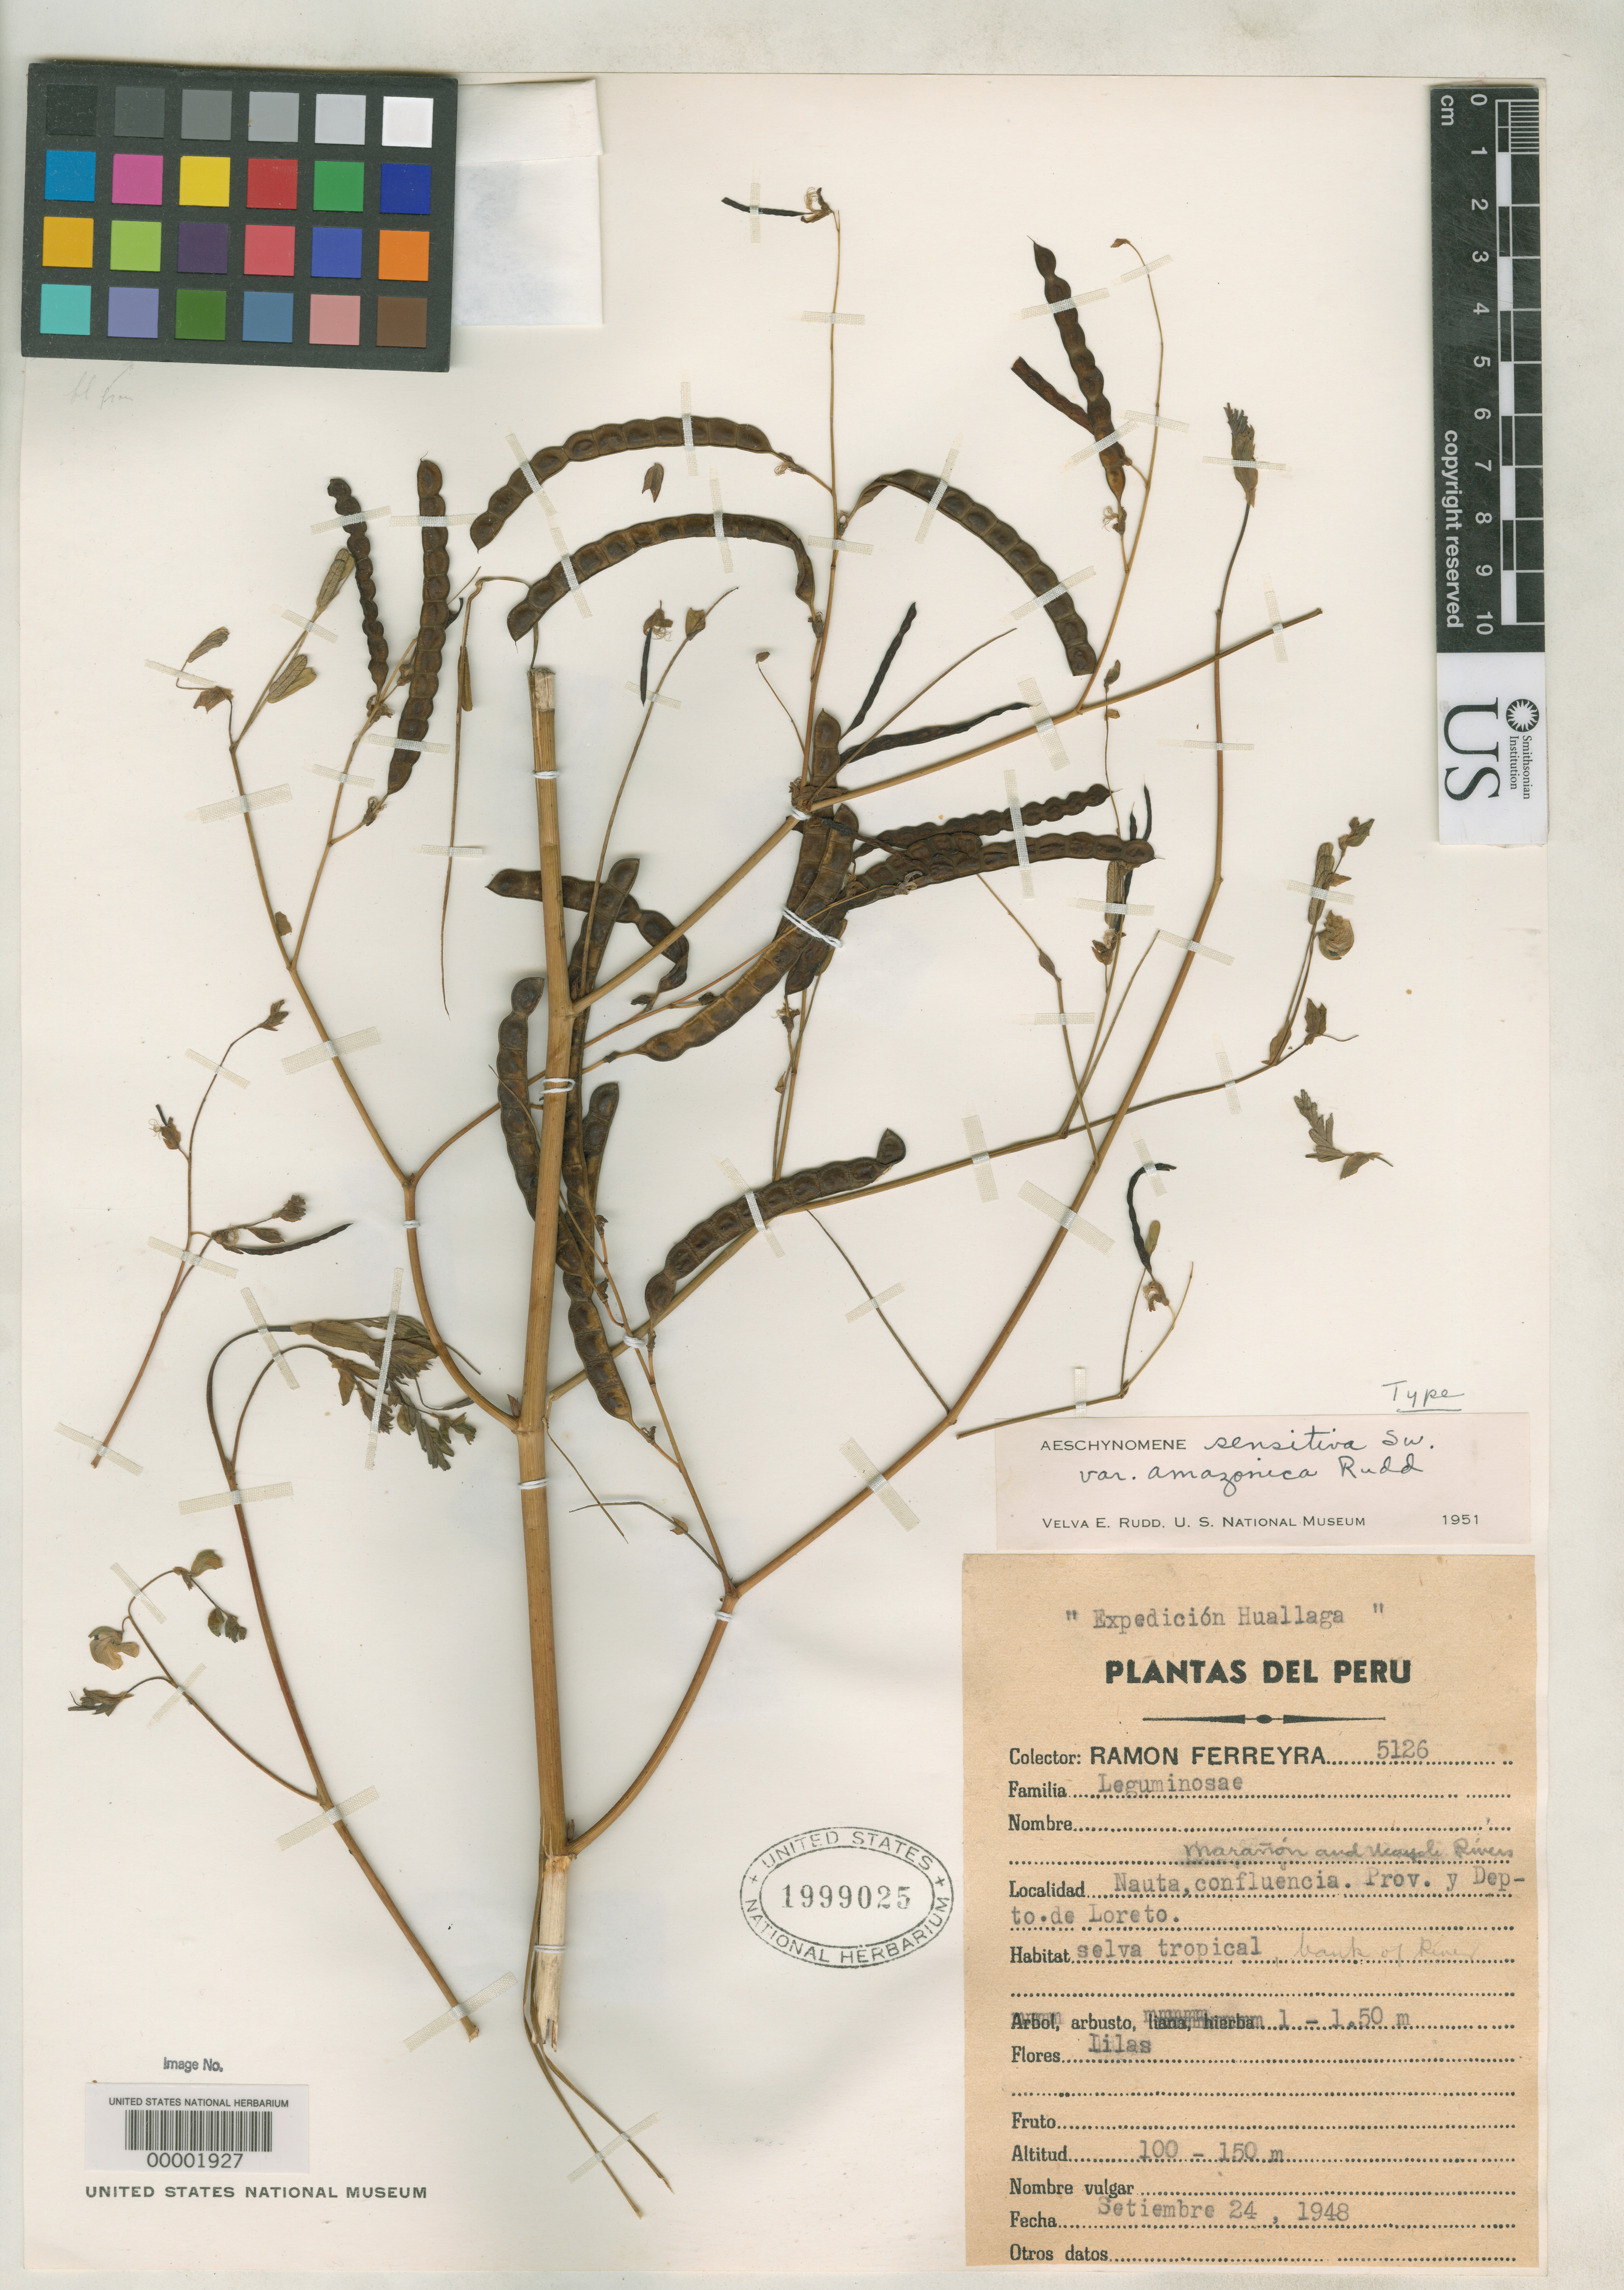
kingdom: Plantae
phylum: Tracheophyta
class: Magnoliopsida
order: Fabales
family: Fabaceae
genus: Aeschynomene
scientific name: Aeschynomene sensitiva var. amazonica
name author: Rudd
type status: Holotype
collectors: R. A. Ferreyra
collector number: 5126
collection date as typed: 24 Sep 1948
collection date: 1948-09-24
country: Peru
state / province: Loreto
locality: Nauta.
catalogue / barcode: US 1999025